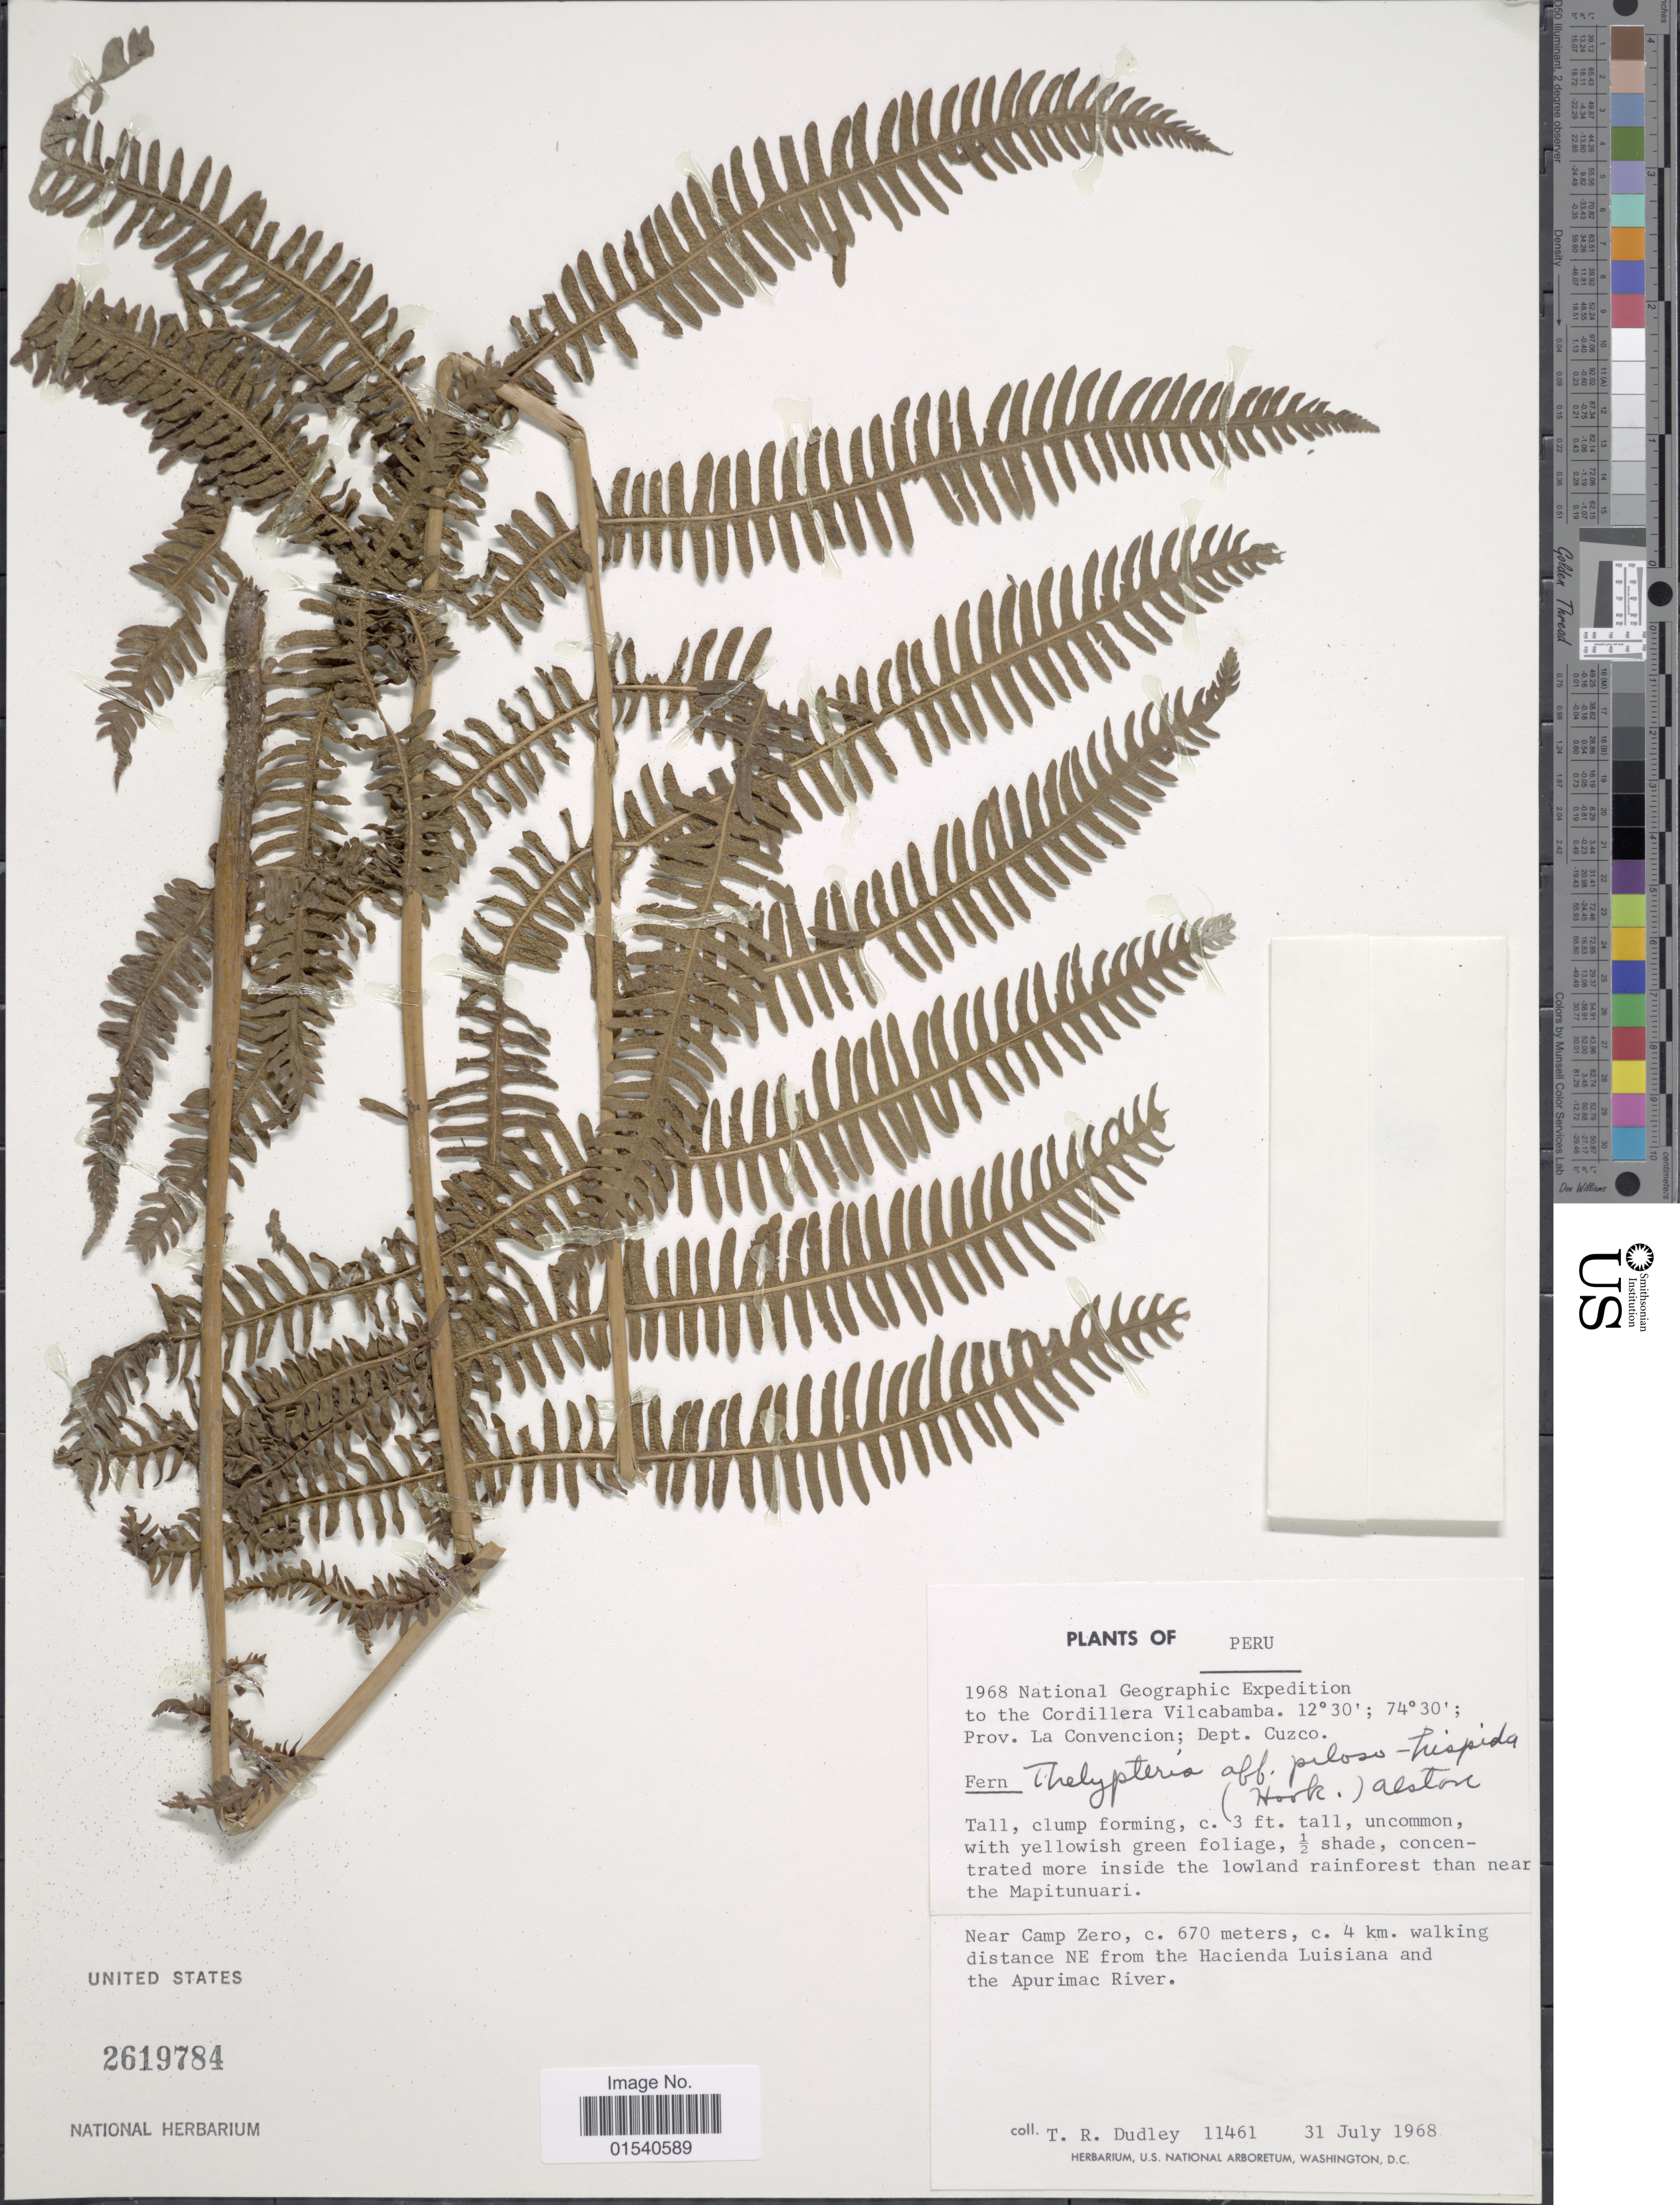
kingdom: Plantae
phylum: Tracheophyta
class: Polypodiopsida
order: Polypodiales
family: Thelypteridaceae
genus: Amauropelta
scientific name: Amauropelta pilosohispida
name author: (Hook.) A.R. Sm.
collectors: T. R. Dudley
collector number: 11461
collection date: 1968-07-31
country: Peru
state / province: Cusco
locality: To the Cordillera Vilcabamba. Prov. La Convencion; Dept Cuzco, Near Camp Zero, c. 4 km. walking distance NE from the Hacienda Luisiana and the Apurimac River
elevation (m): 670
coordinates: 12, 74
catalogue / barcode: US 2619784